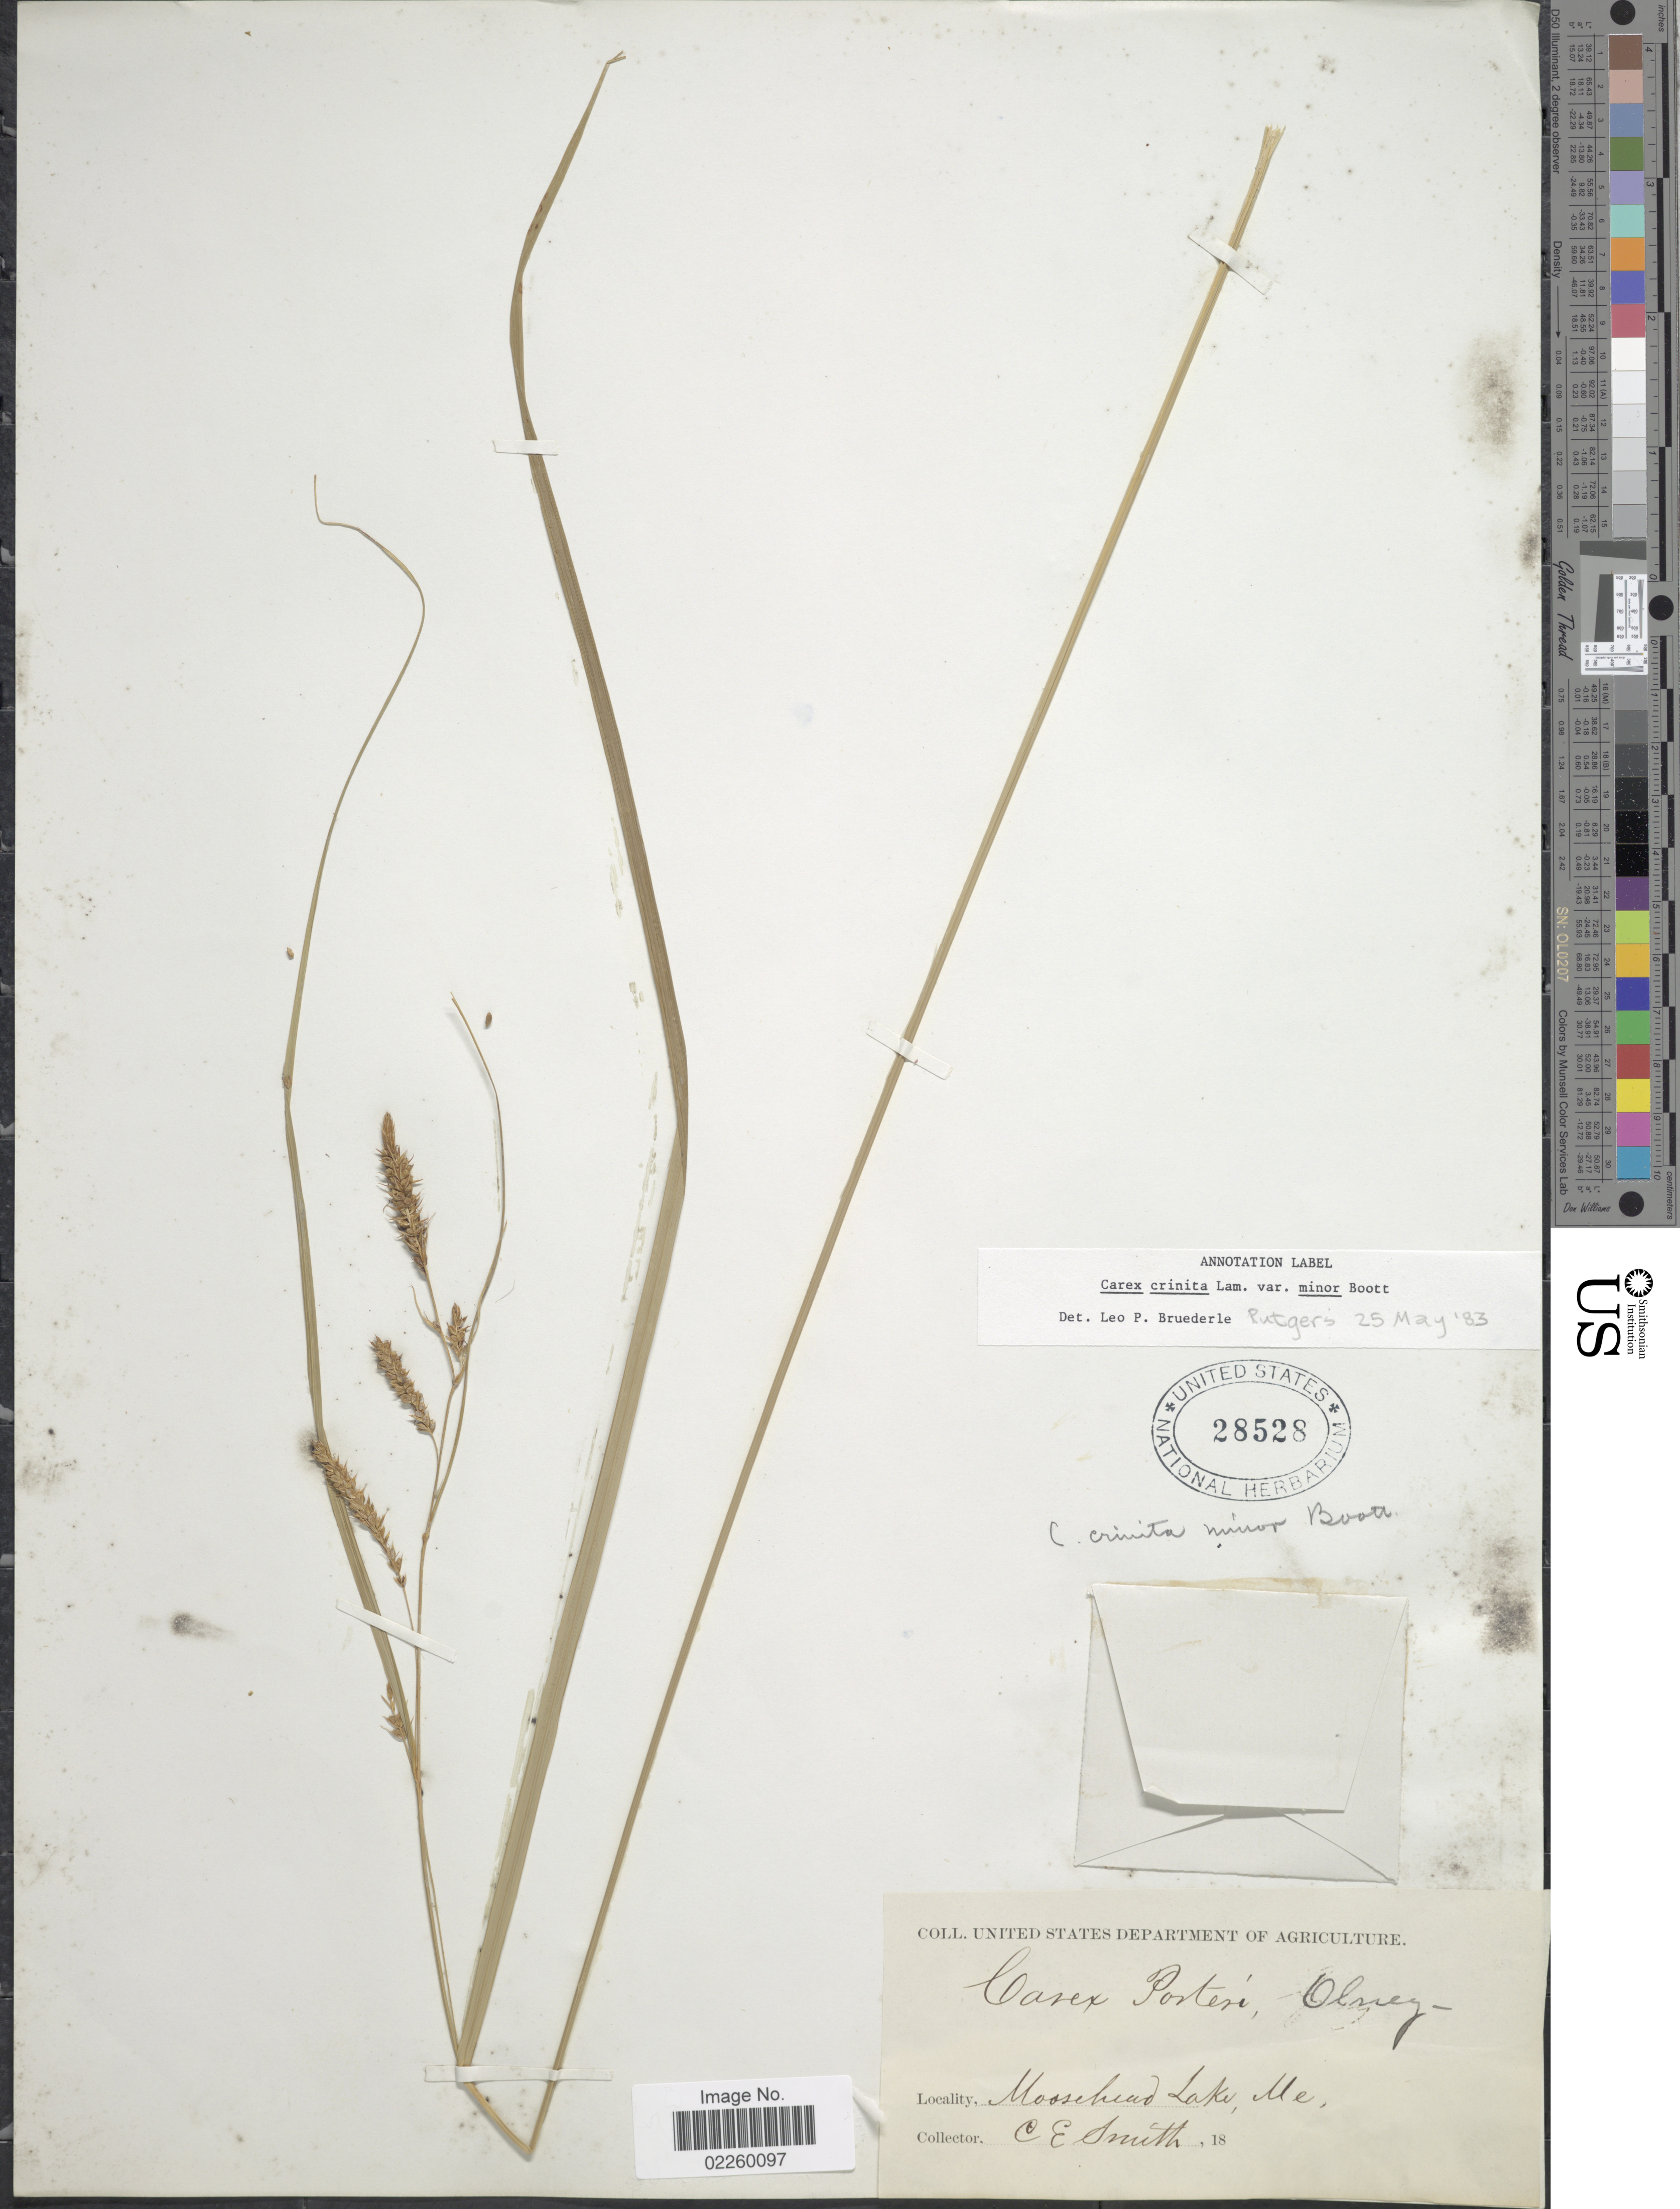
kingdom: Plantae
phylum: Tracheophyta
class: Liliopsida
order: Poales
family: Cyperaceae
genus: Carex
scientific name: Carex crinita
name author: Lam.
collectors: C. E. Smith Jr.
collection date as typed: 18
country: United States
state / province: Maine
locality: Moosehead Lake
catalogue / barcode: US 28528